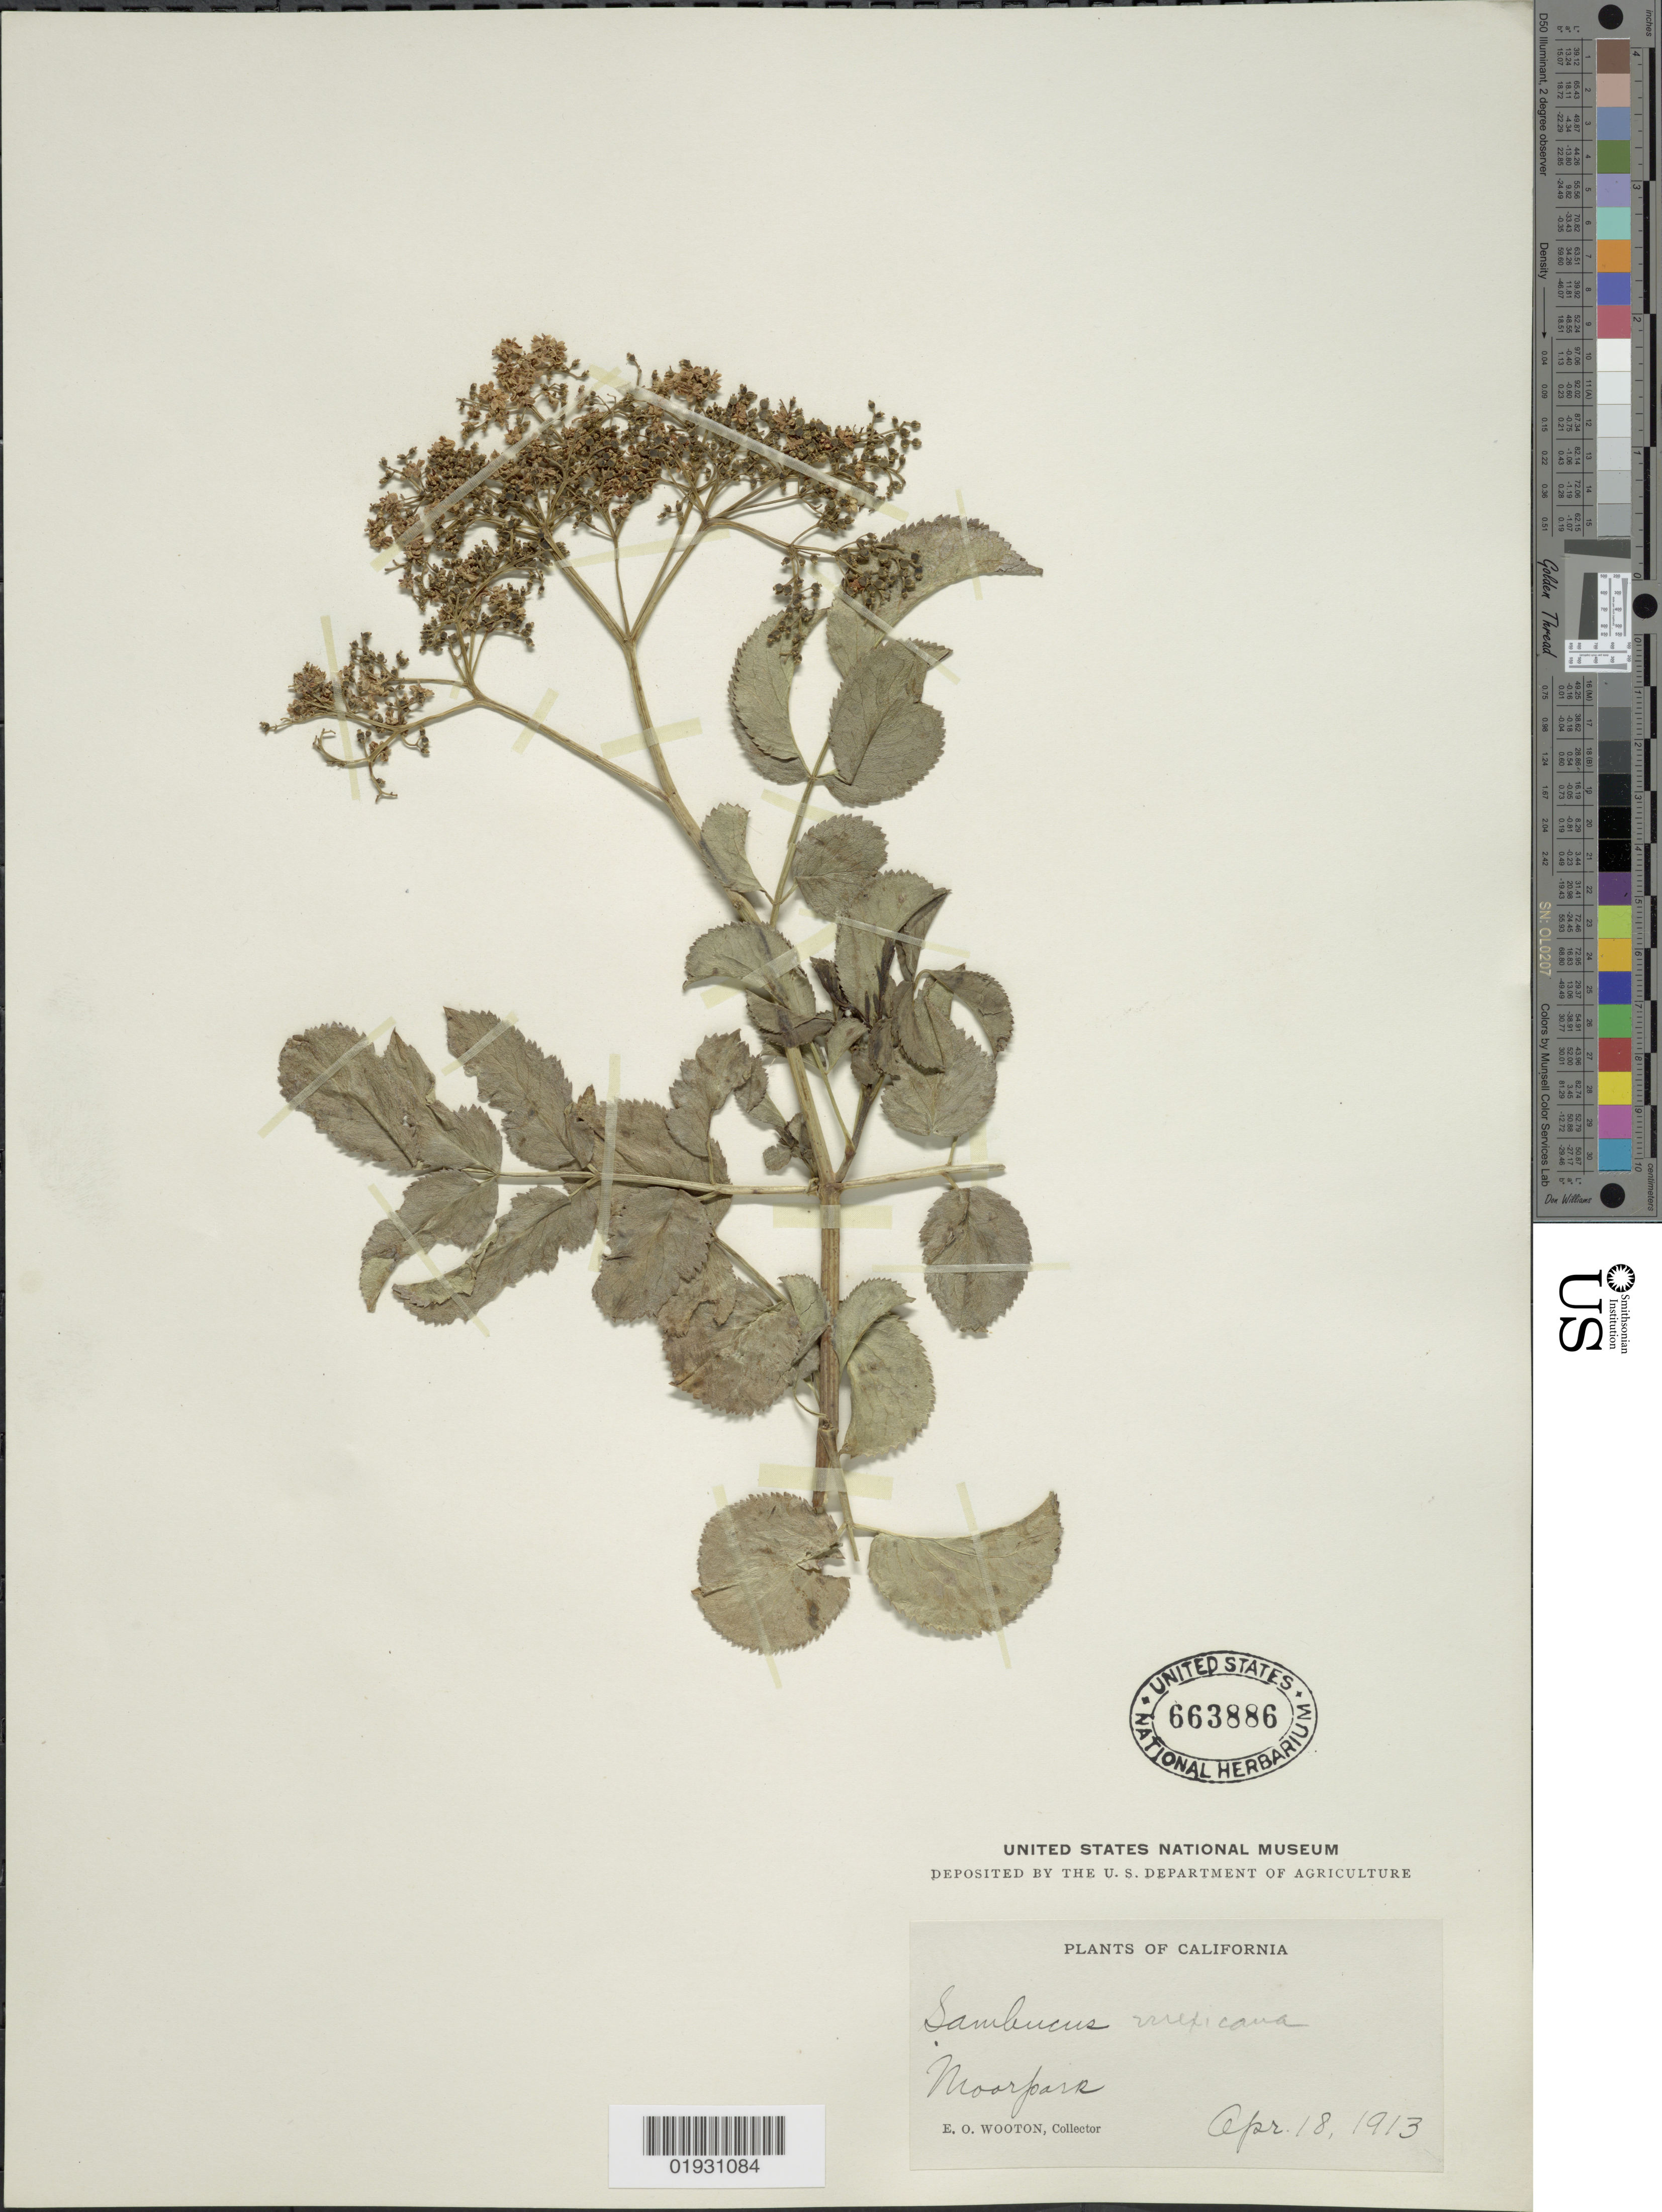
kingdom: Plantae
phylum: Tracheophyta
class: Magnoliopsida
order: Dipsacales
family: Viburnaceae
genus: Sambucus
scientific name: Sambucus mexicana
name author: C. Presl ex DC.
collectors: E. O. Wooton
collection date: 1913-04-18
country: United States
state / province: California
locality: Moorpark.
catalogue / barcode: US 663886